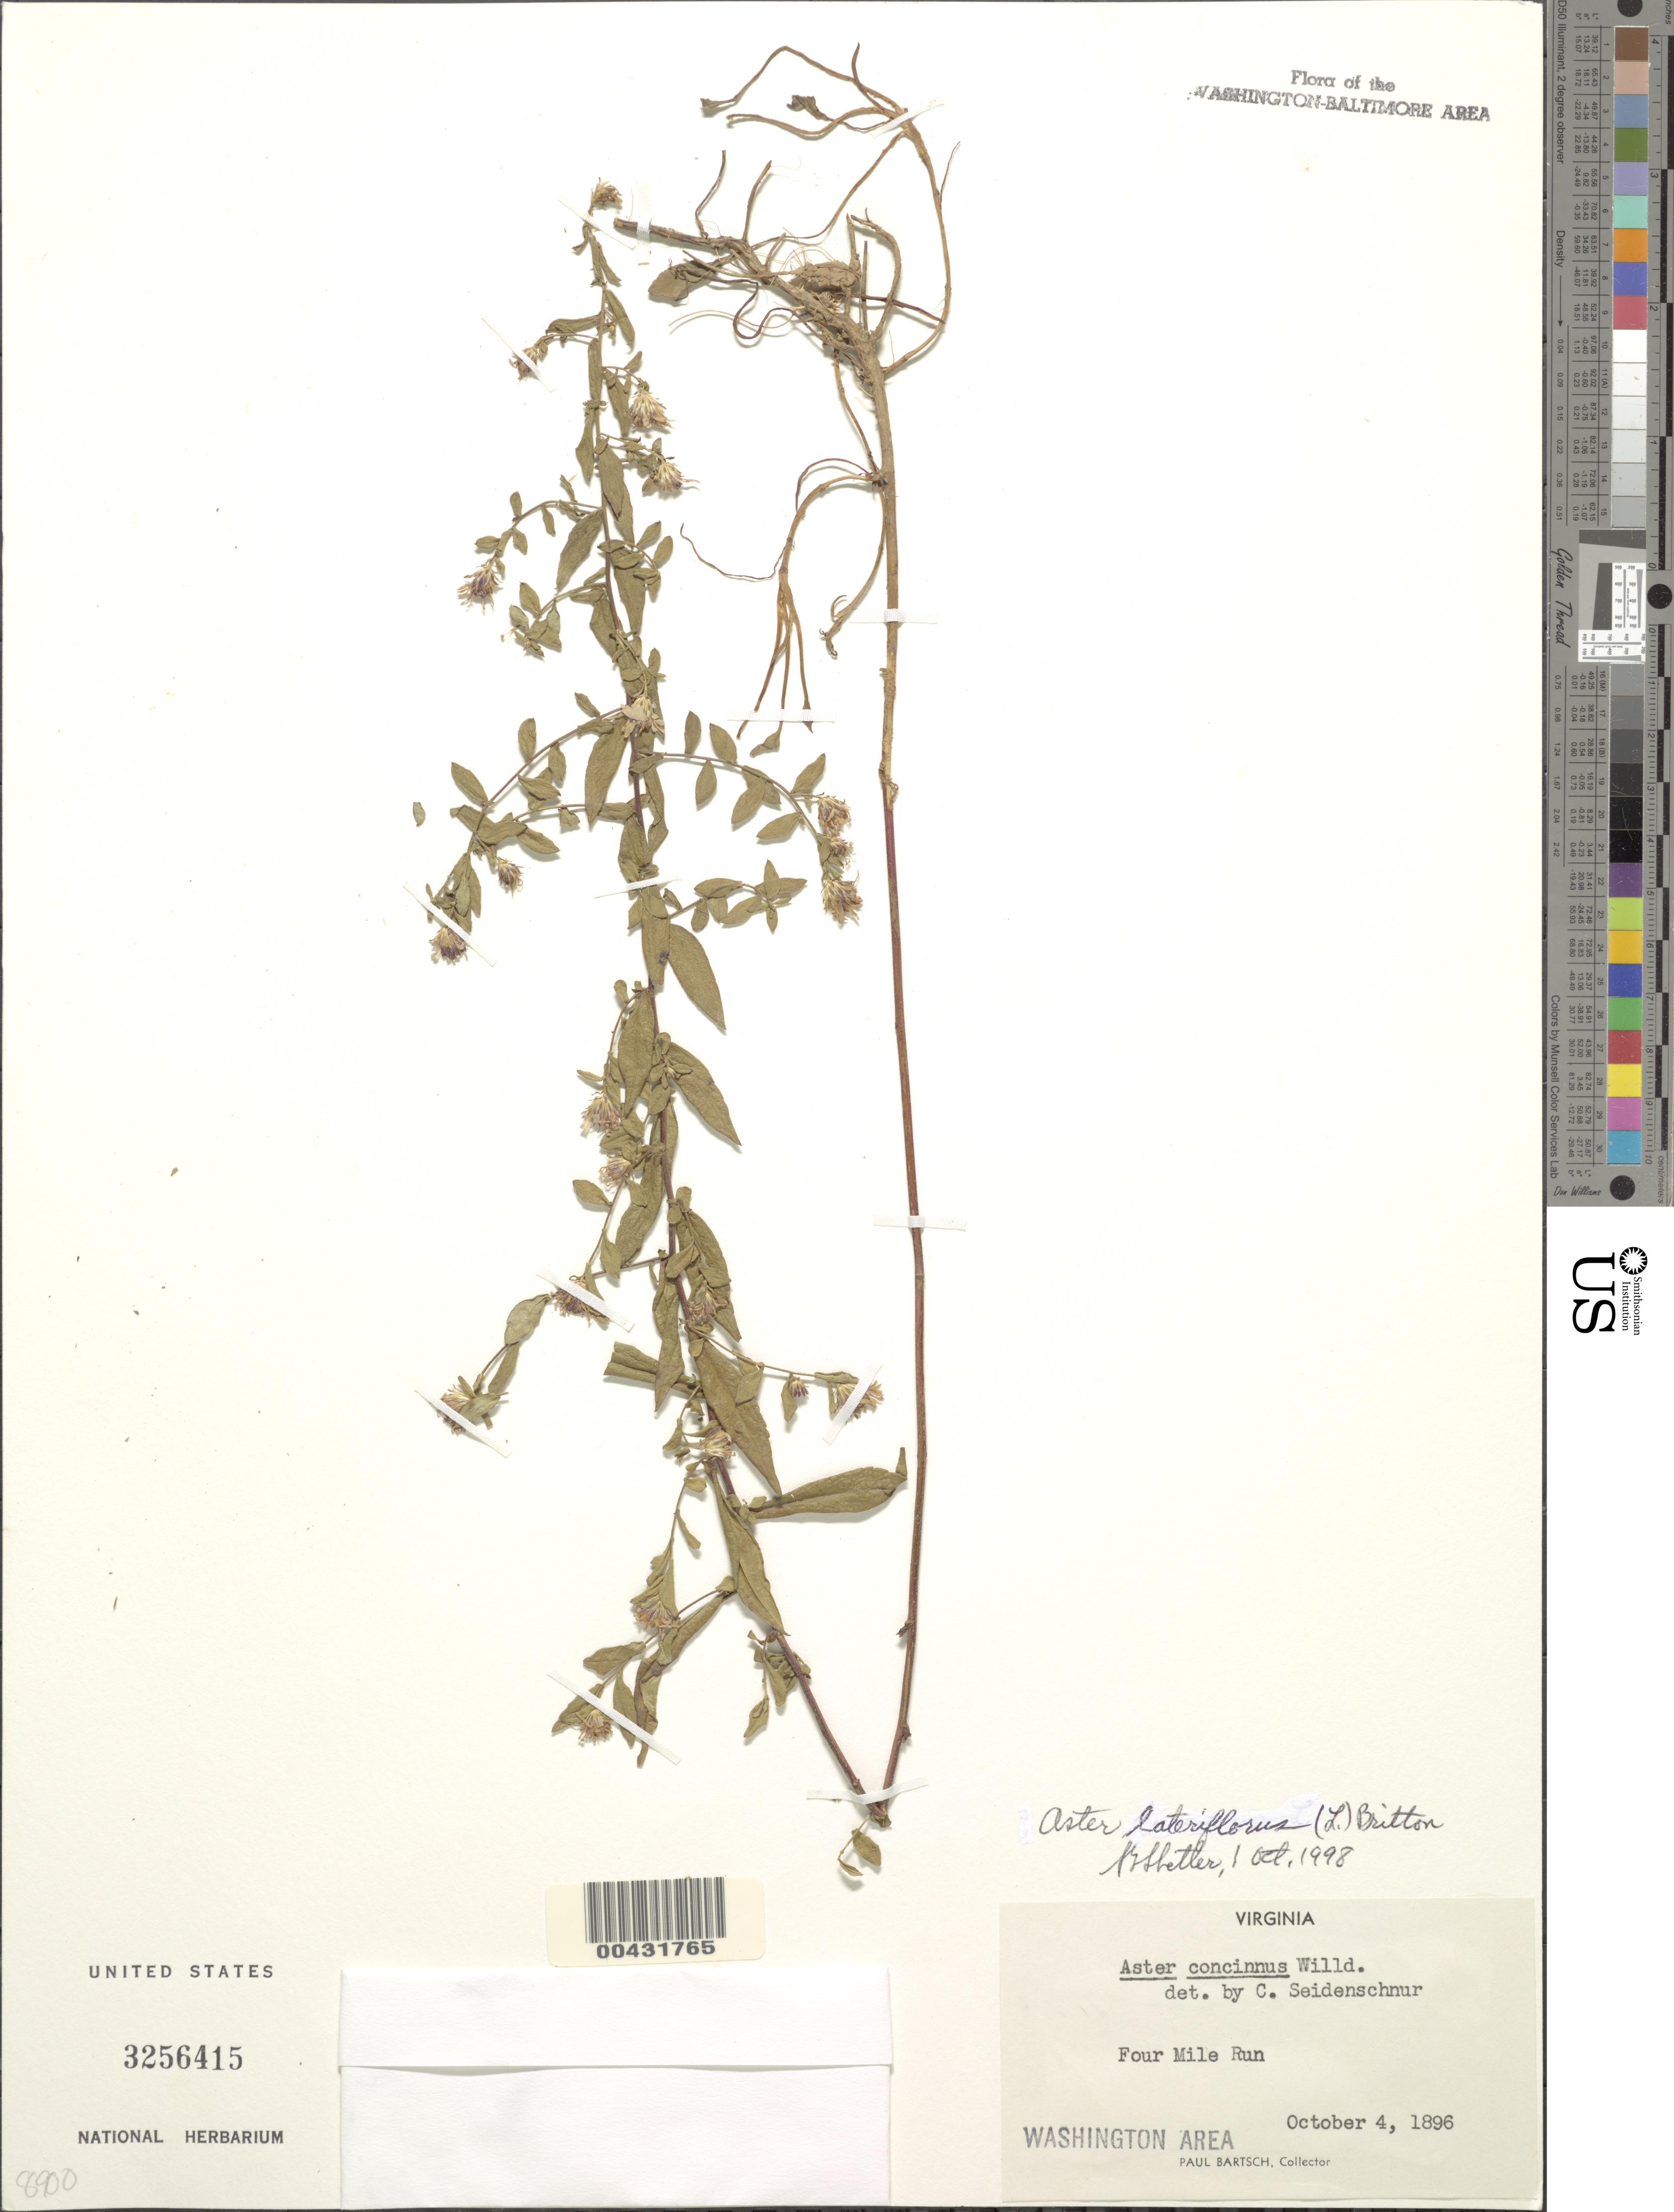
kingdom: Plantae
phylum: Tracheophyta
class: Magnoliopsida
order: Asterales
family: Asteraceae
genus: Symphyotrichum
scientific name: Symphyotrichum lateriflorum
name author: (L.) Á. Löve & D. Löve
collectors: P. Bartsch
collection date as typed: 04 Oct 1896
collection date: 1896-10-04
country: United States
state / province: Virginia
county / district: Arlington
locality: Four Mile Run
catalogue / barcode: US 3256415